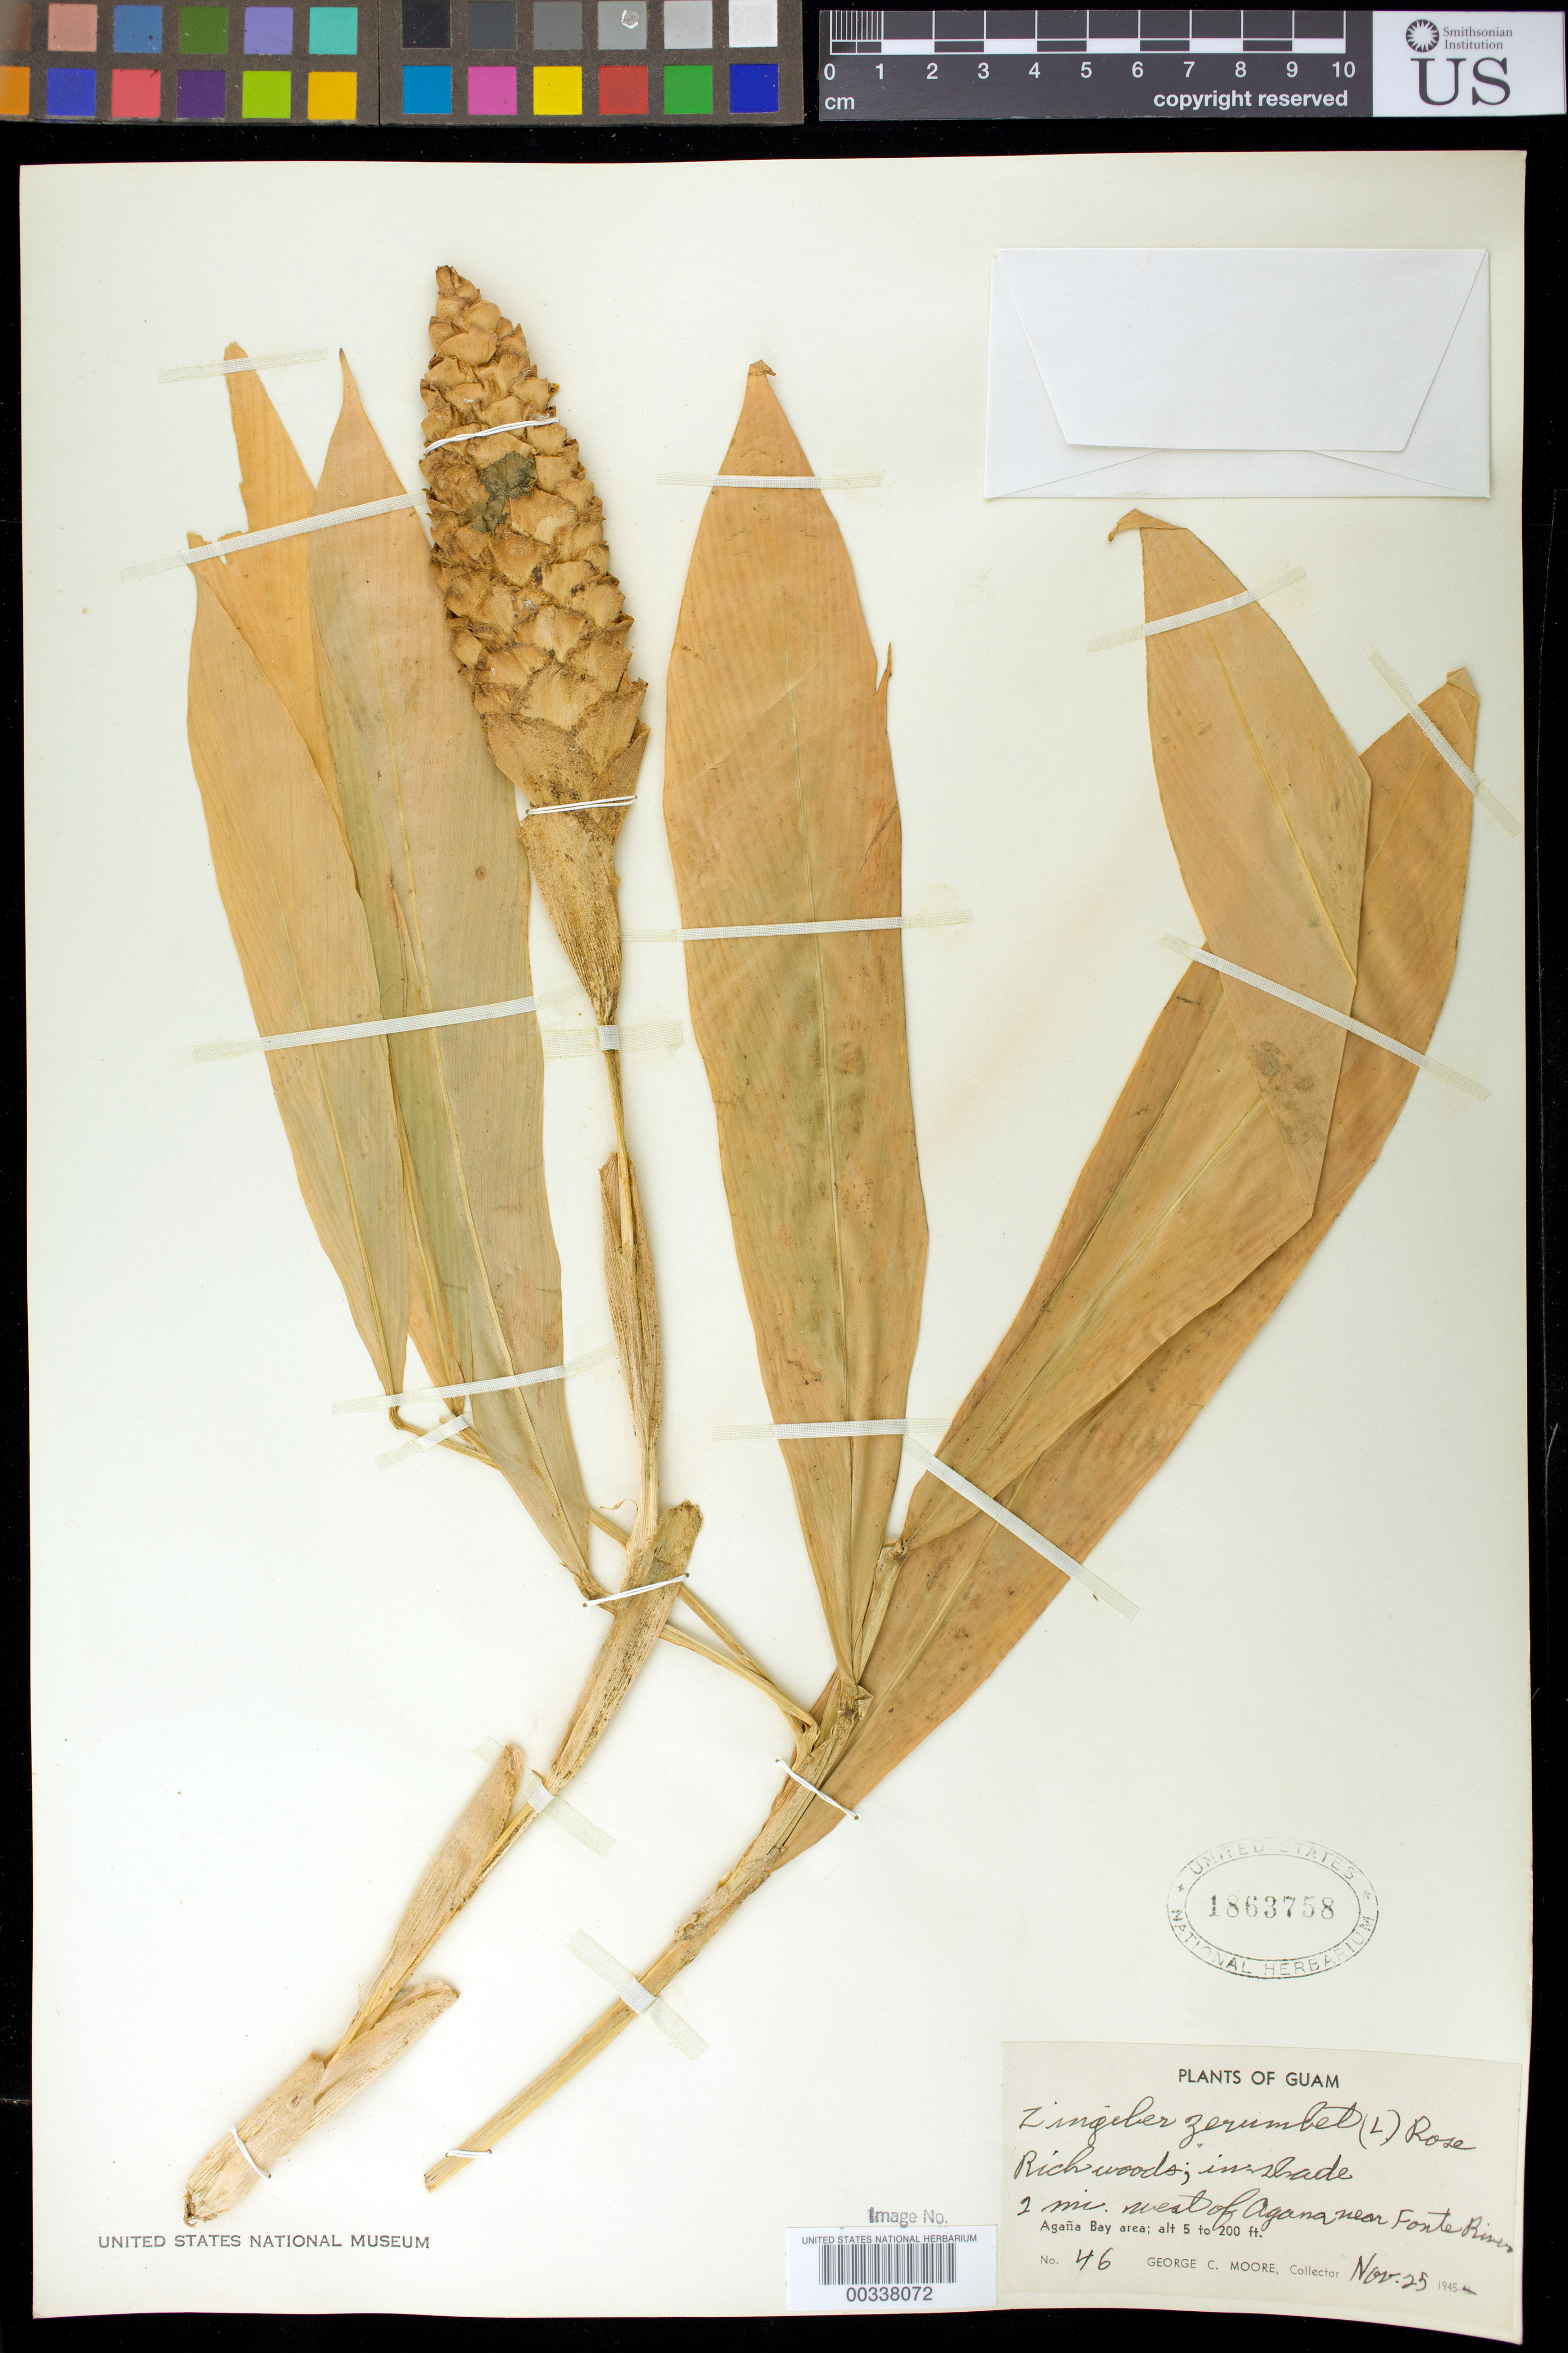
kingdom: Plantae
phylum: Tracheophyta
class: Liliopsida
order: Zingiberales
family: Zingiberaceae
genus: Zingiber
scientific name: Zingiber zerumbet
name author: (L.) Sm.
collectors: G. C. Moore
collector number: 46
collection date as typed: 25 Nov 1945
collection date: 1945-11-25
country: Guam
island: Guam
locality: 2 mi w of agana near fonte river, agana bay area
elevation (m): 2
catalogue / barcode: US 1863758